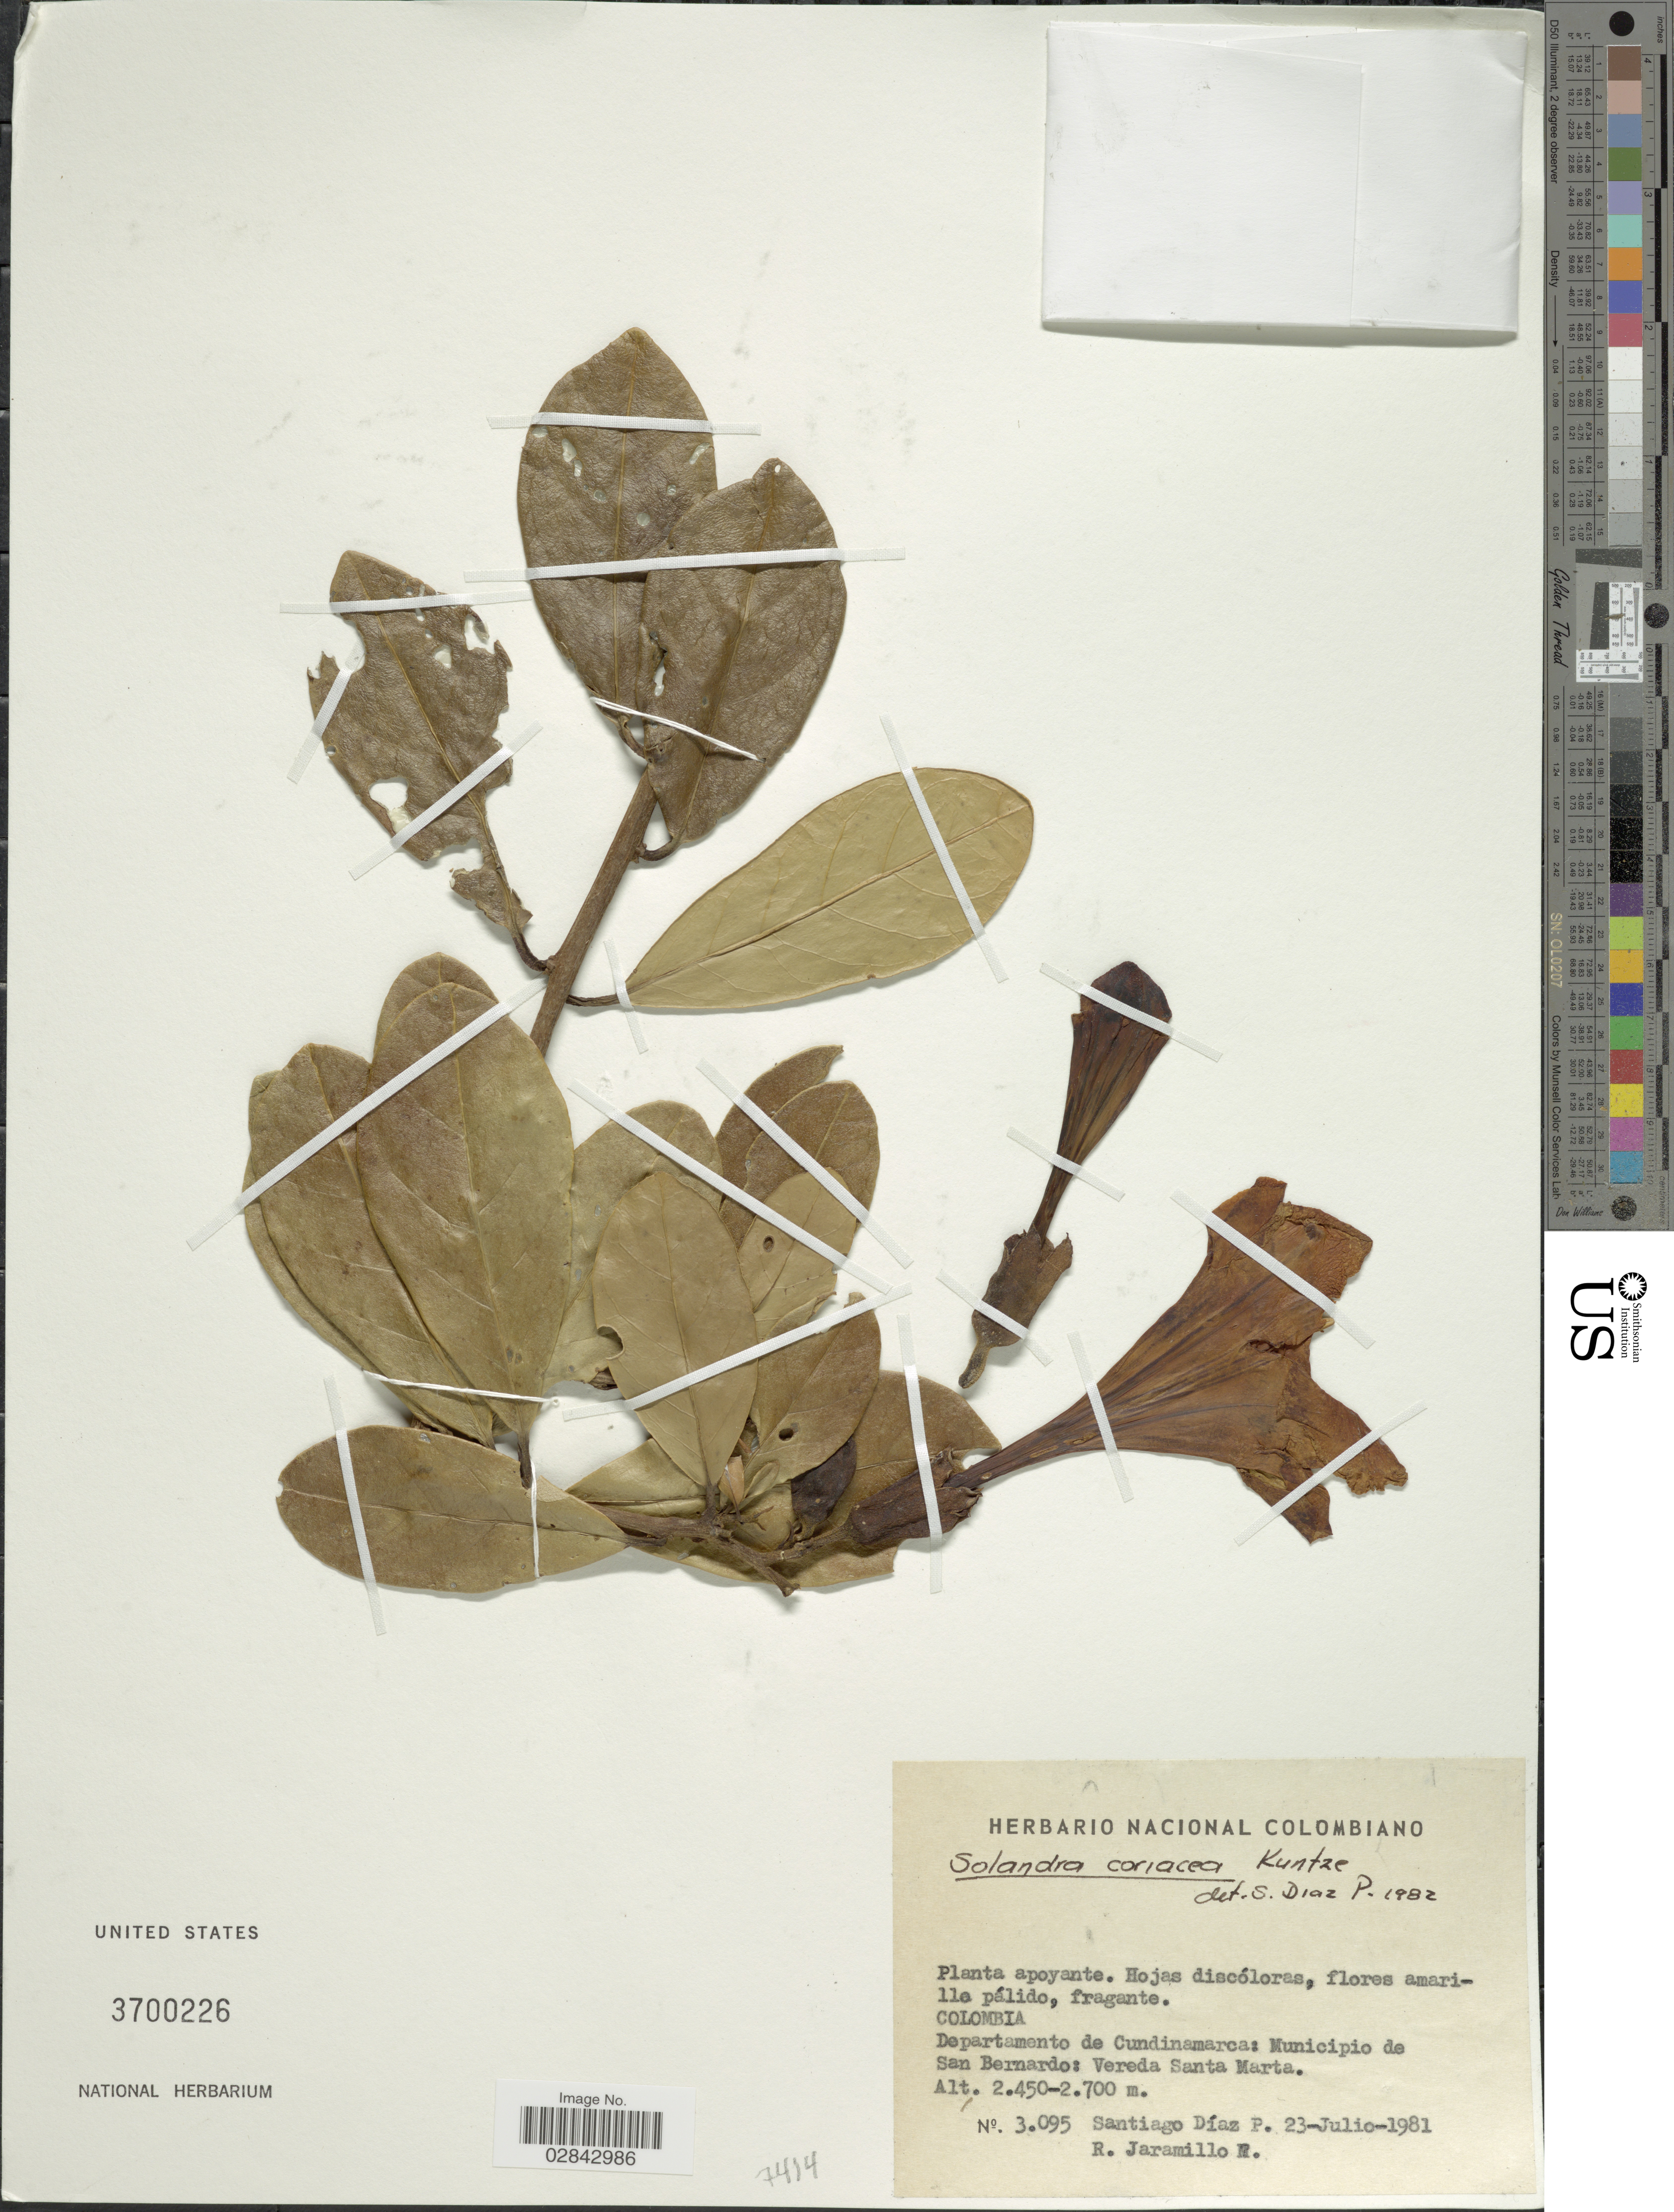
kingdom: Plantae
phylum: Tracheophyta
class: Magnoliopsida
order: Solanales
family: Solanaceae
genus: Schultesianthus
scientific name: Schultesianthus coriaceus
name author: (Kuntze) Hunz.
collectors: S. Diaz P. & R. Jaramillo M.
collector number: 3095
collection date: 1981-07-23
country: Colombia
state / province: Cundinamarca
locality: Departamento de Cundinamarca: Municipio de San Bernardo: Vereda Santa Marta.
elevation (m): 2450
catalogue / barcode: US 3700226